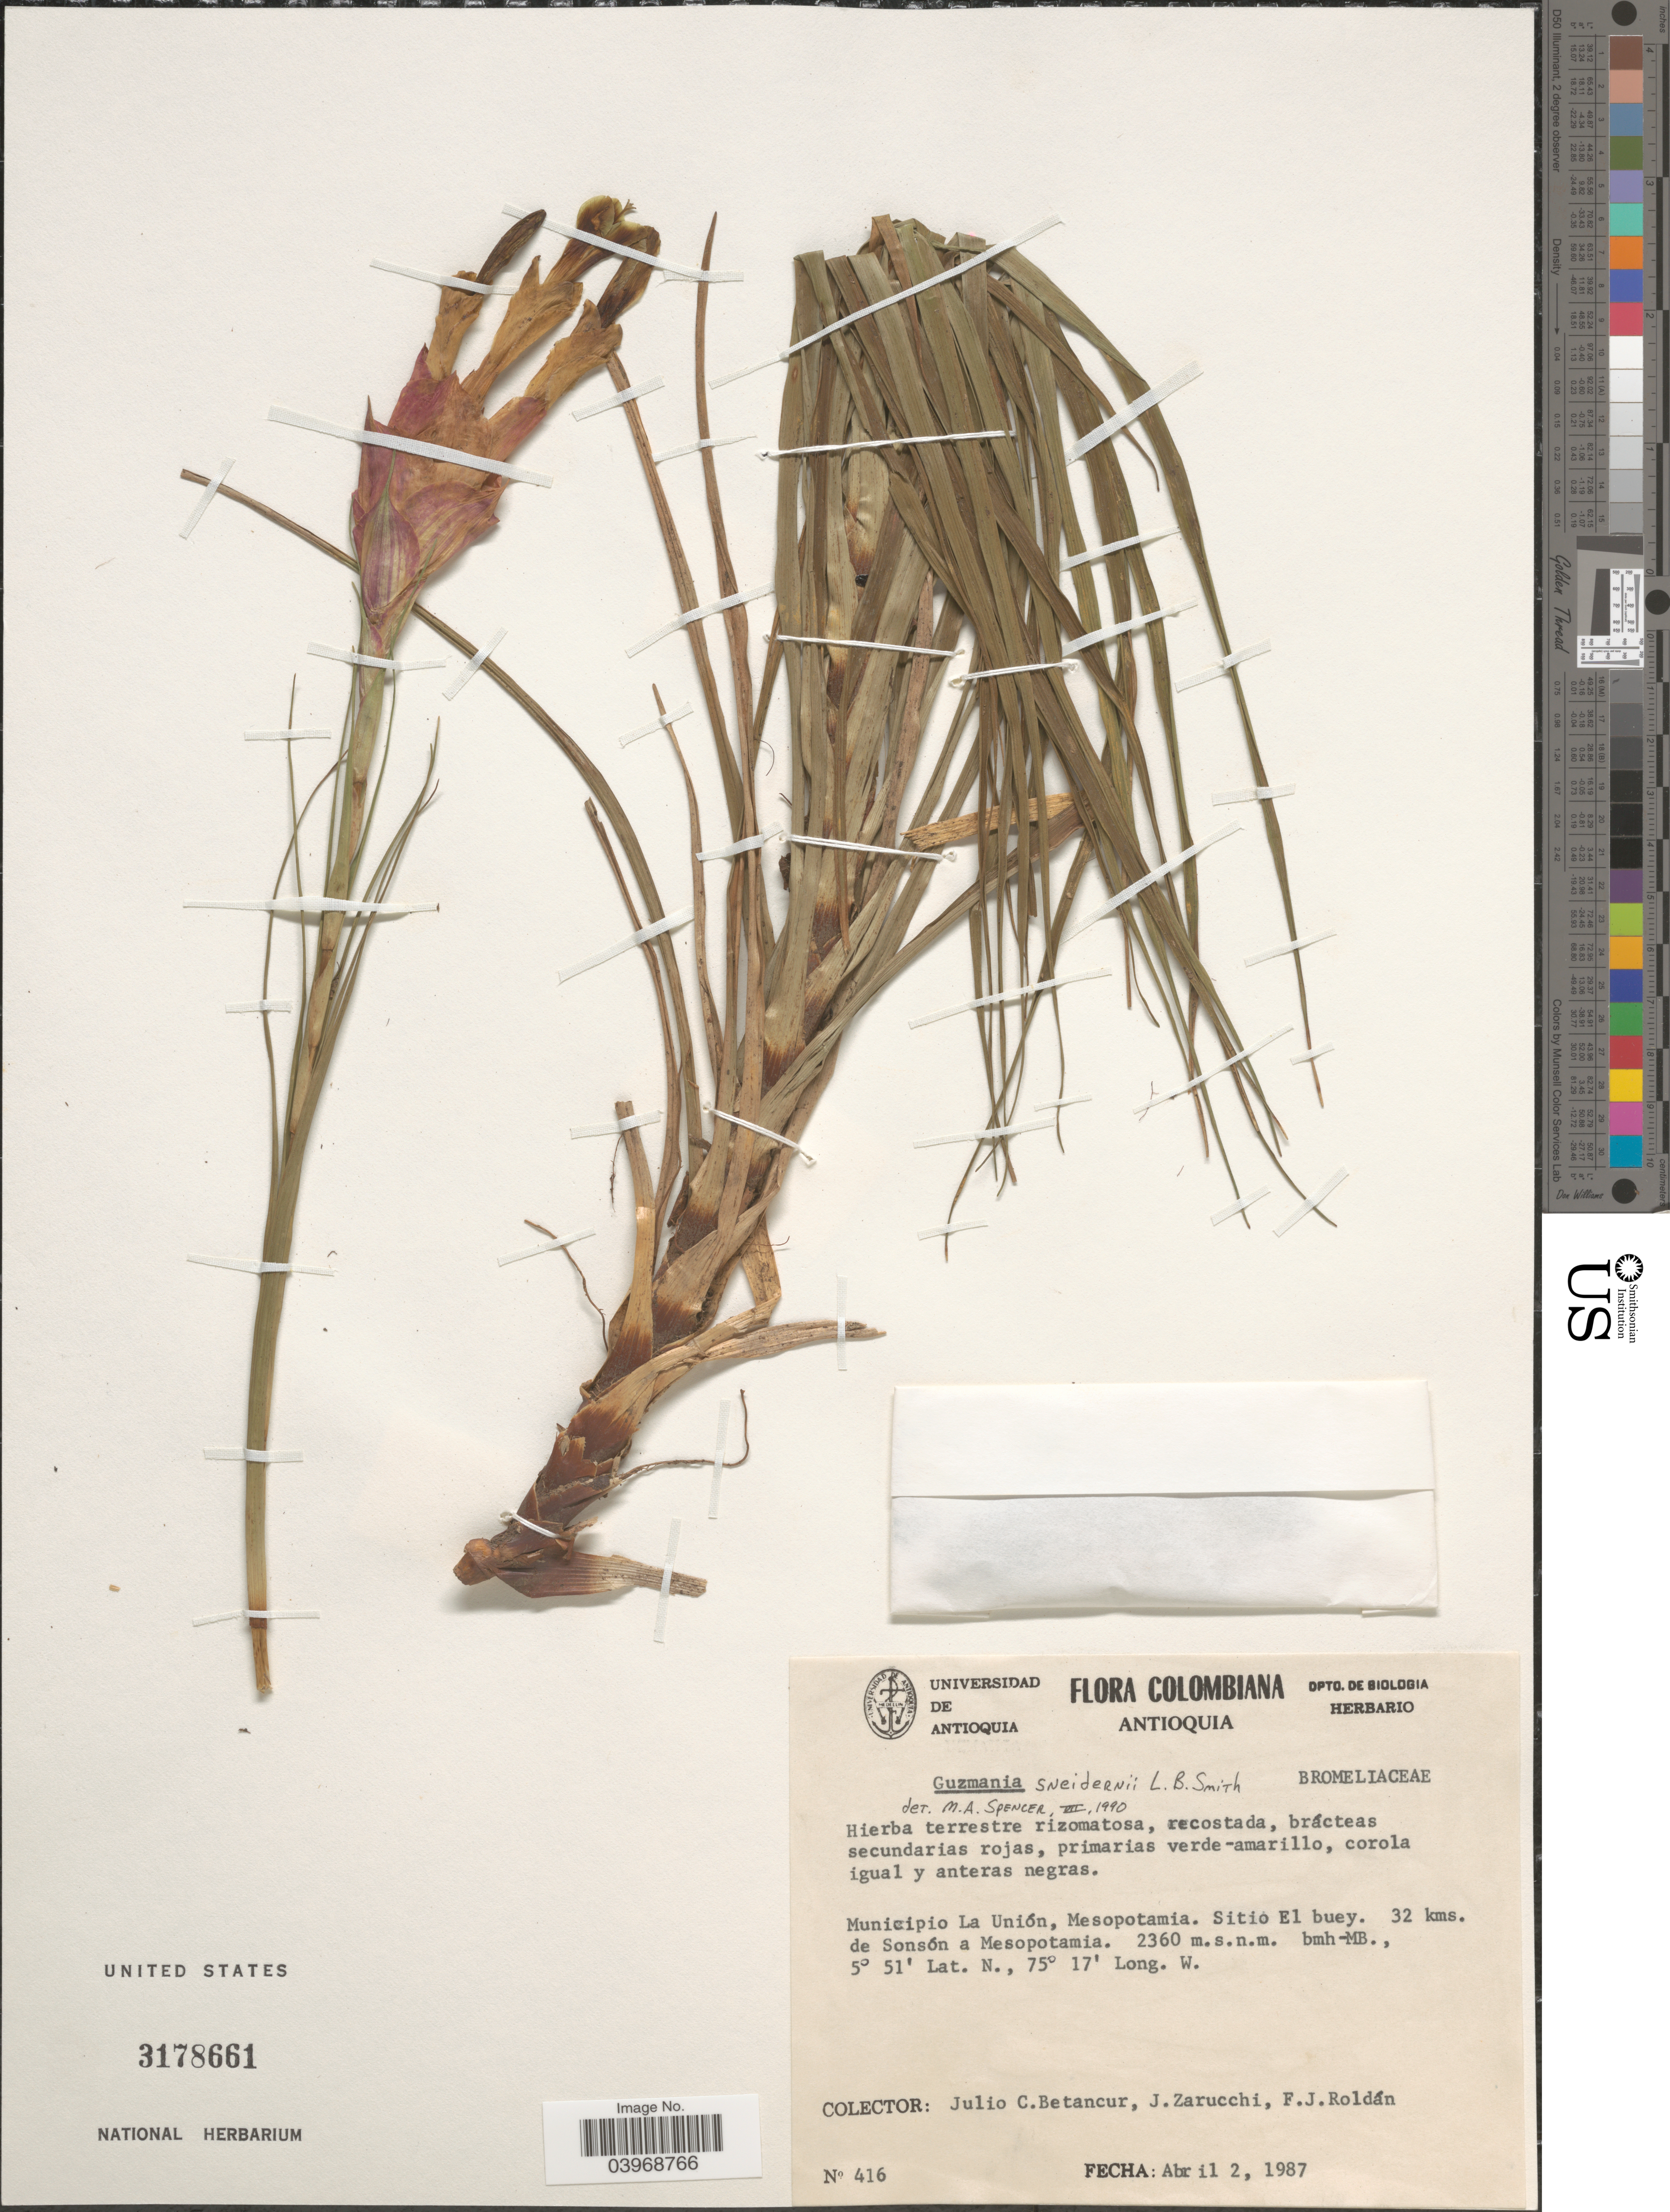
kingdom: Plantae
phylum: Tracheophyta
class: Liliopsida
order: Poales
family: Bromeliaceae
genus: Guzmania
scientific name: Guzmania sneidernii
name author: L.B. Sm.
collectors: J. C. Betancur, J. L. Zarucchi & F. J. Roldán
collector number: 416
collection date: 1987-04-02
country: Colombia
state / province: Antioquia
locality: Municipio La Unión, Mesopotamia. Sitio El buey. 32 kms. de Sonsón a Mesopotamia.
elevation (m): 2360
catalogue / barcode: US 3178661